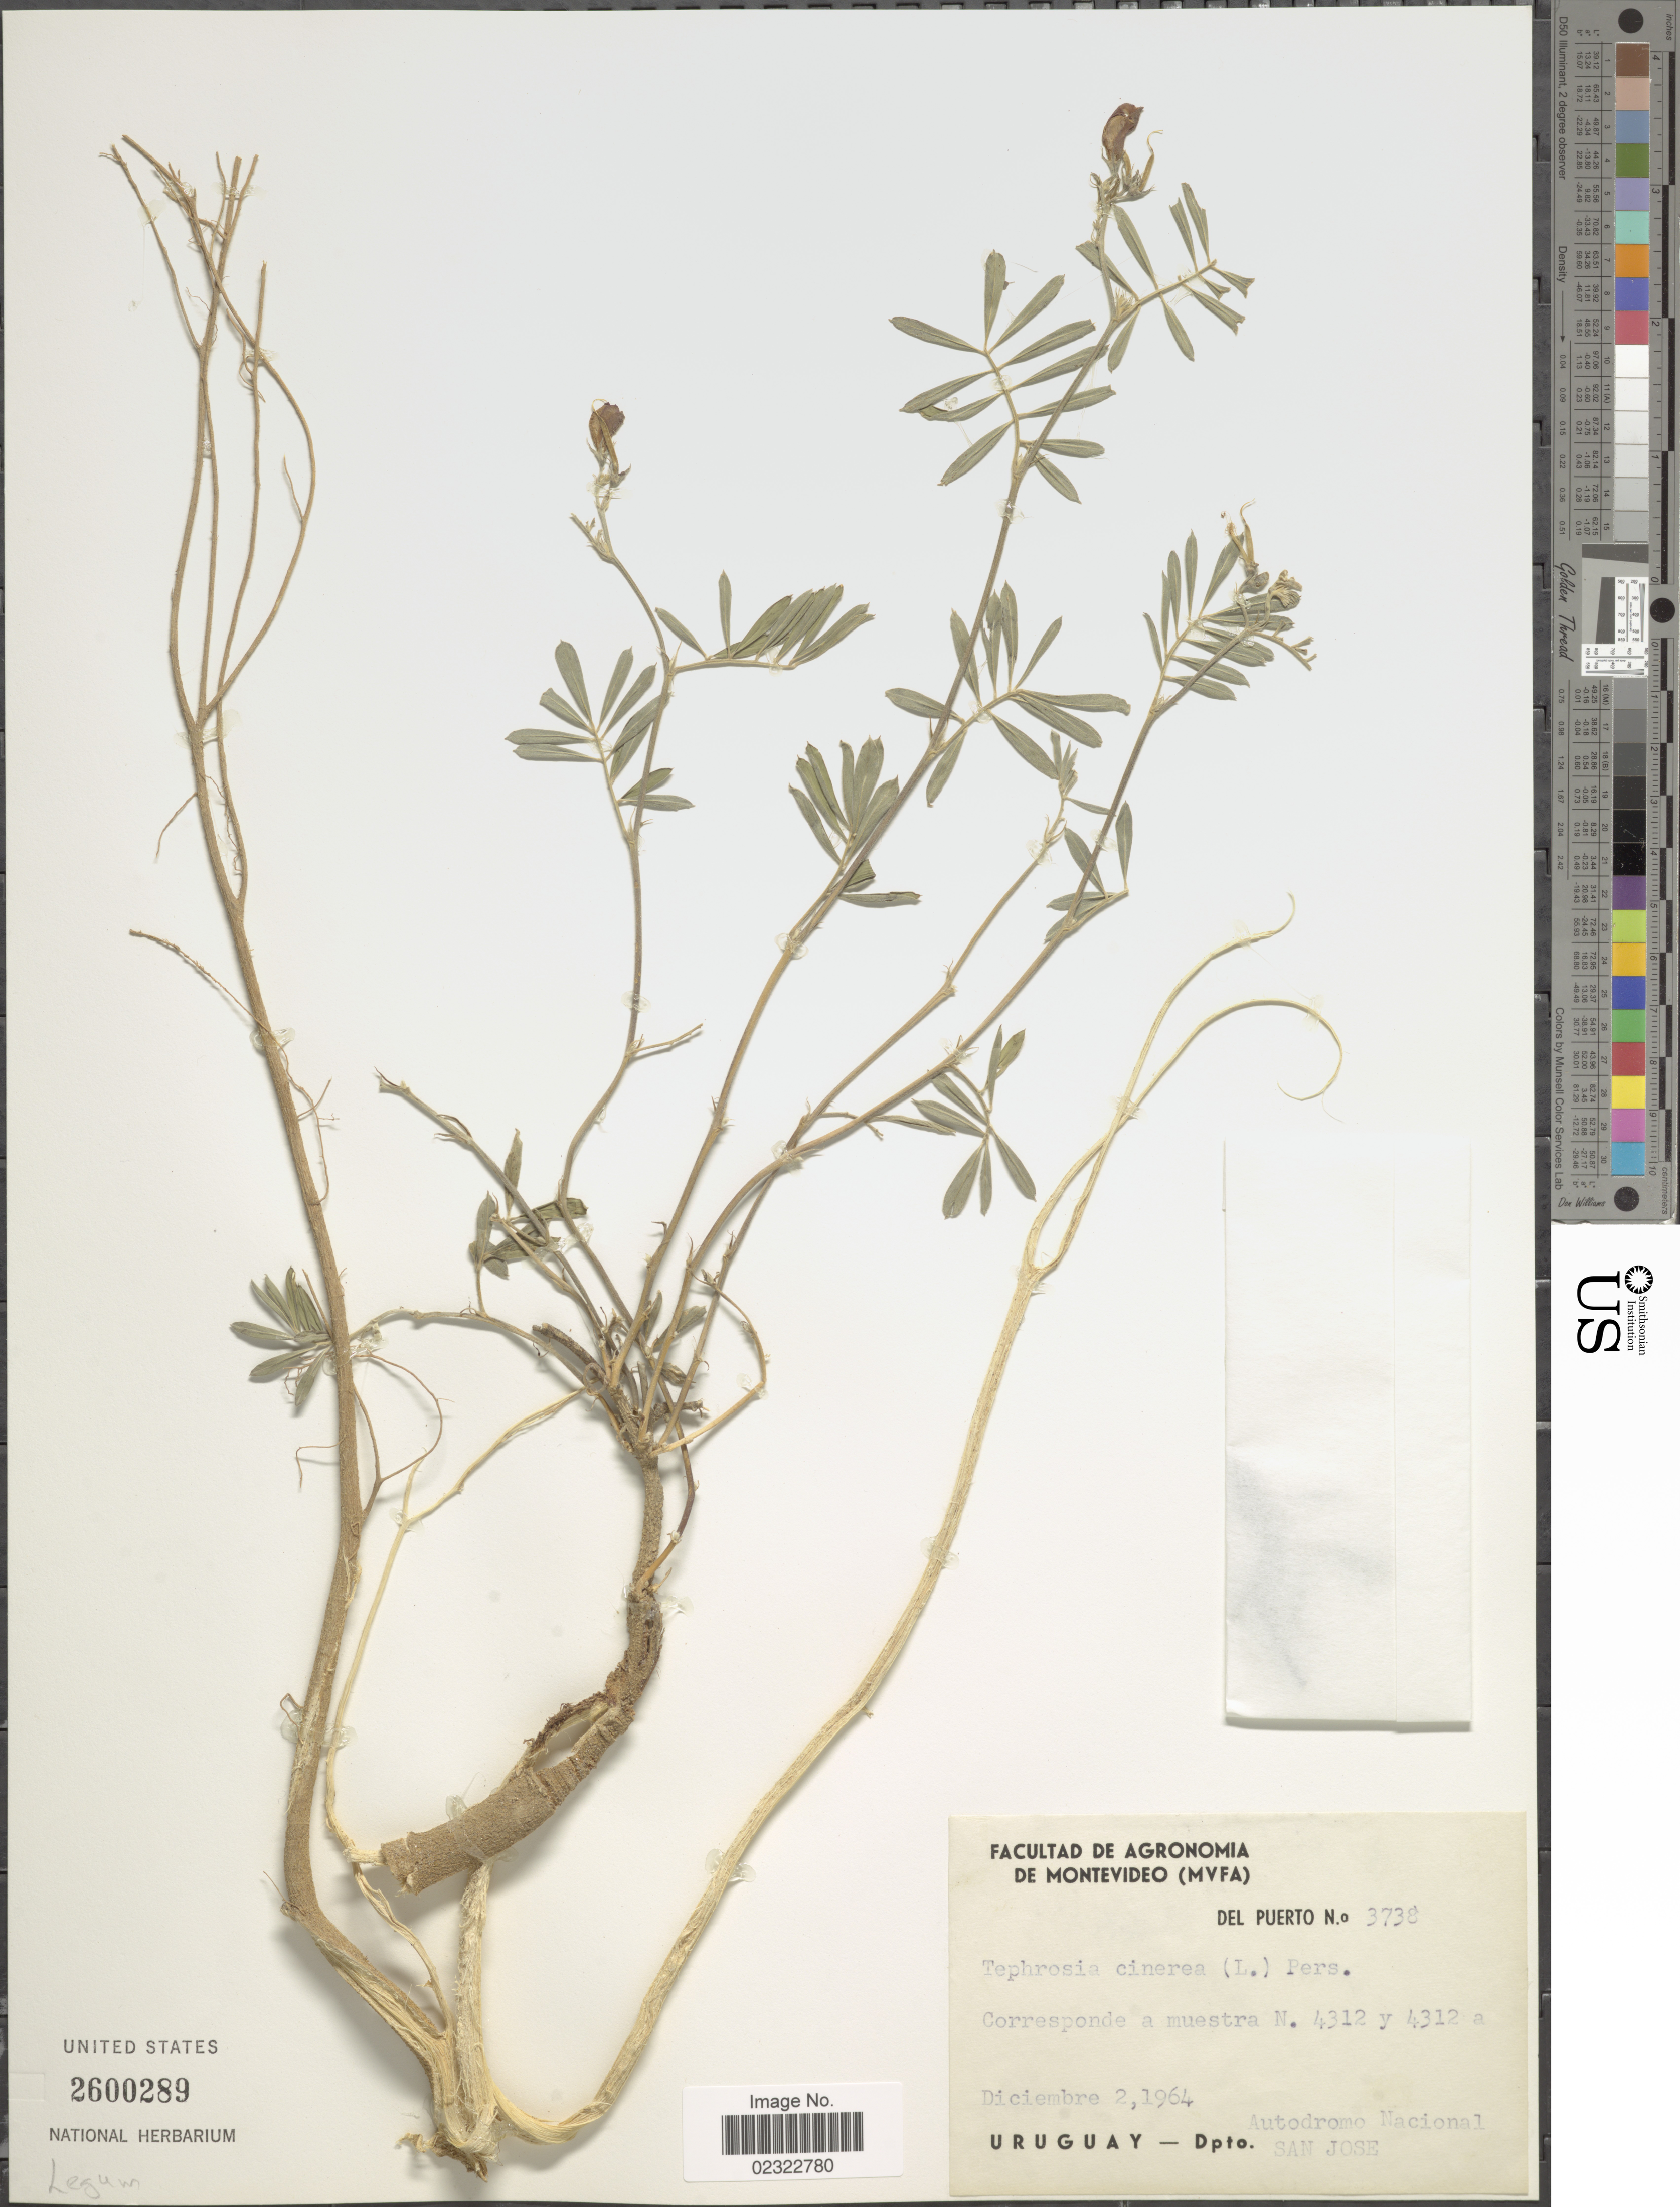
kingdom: Plantae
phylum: Tracheophyta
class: Magnoliopsida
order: Fabales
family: Fabaceae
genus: Tephrosia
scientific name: Tephrosia cinerea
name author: (L.) Pers.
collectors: Facultad de Agronomia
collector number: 3738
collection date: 1964-12-02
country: Uruguay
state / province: San Jose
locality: Corresponde a muestra N. 4312 y 4312 a. Autodromo Nacional.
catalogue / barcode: US 2600289